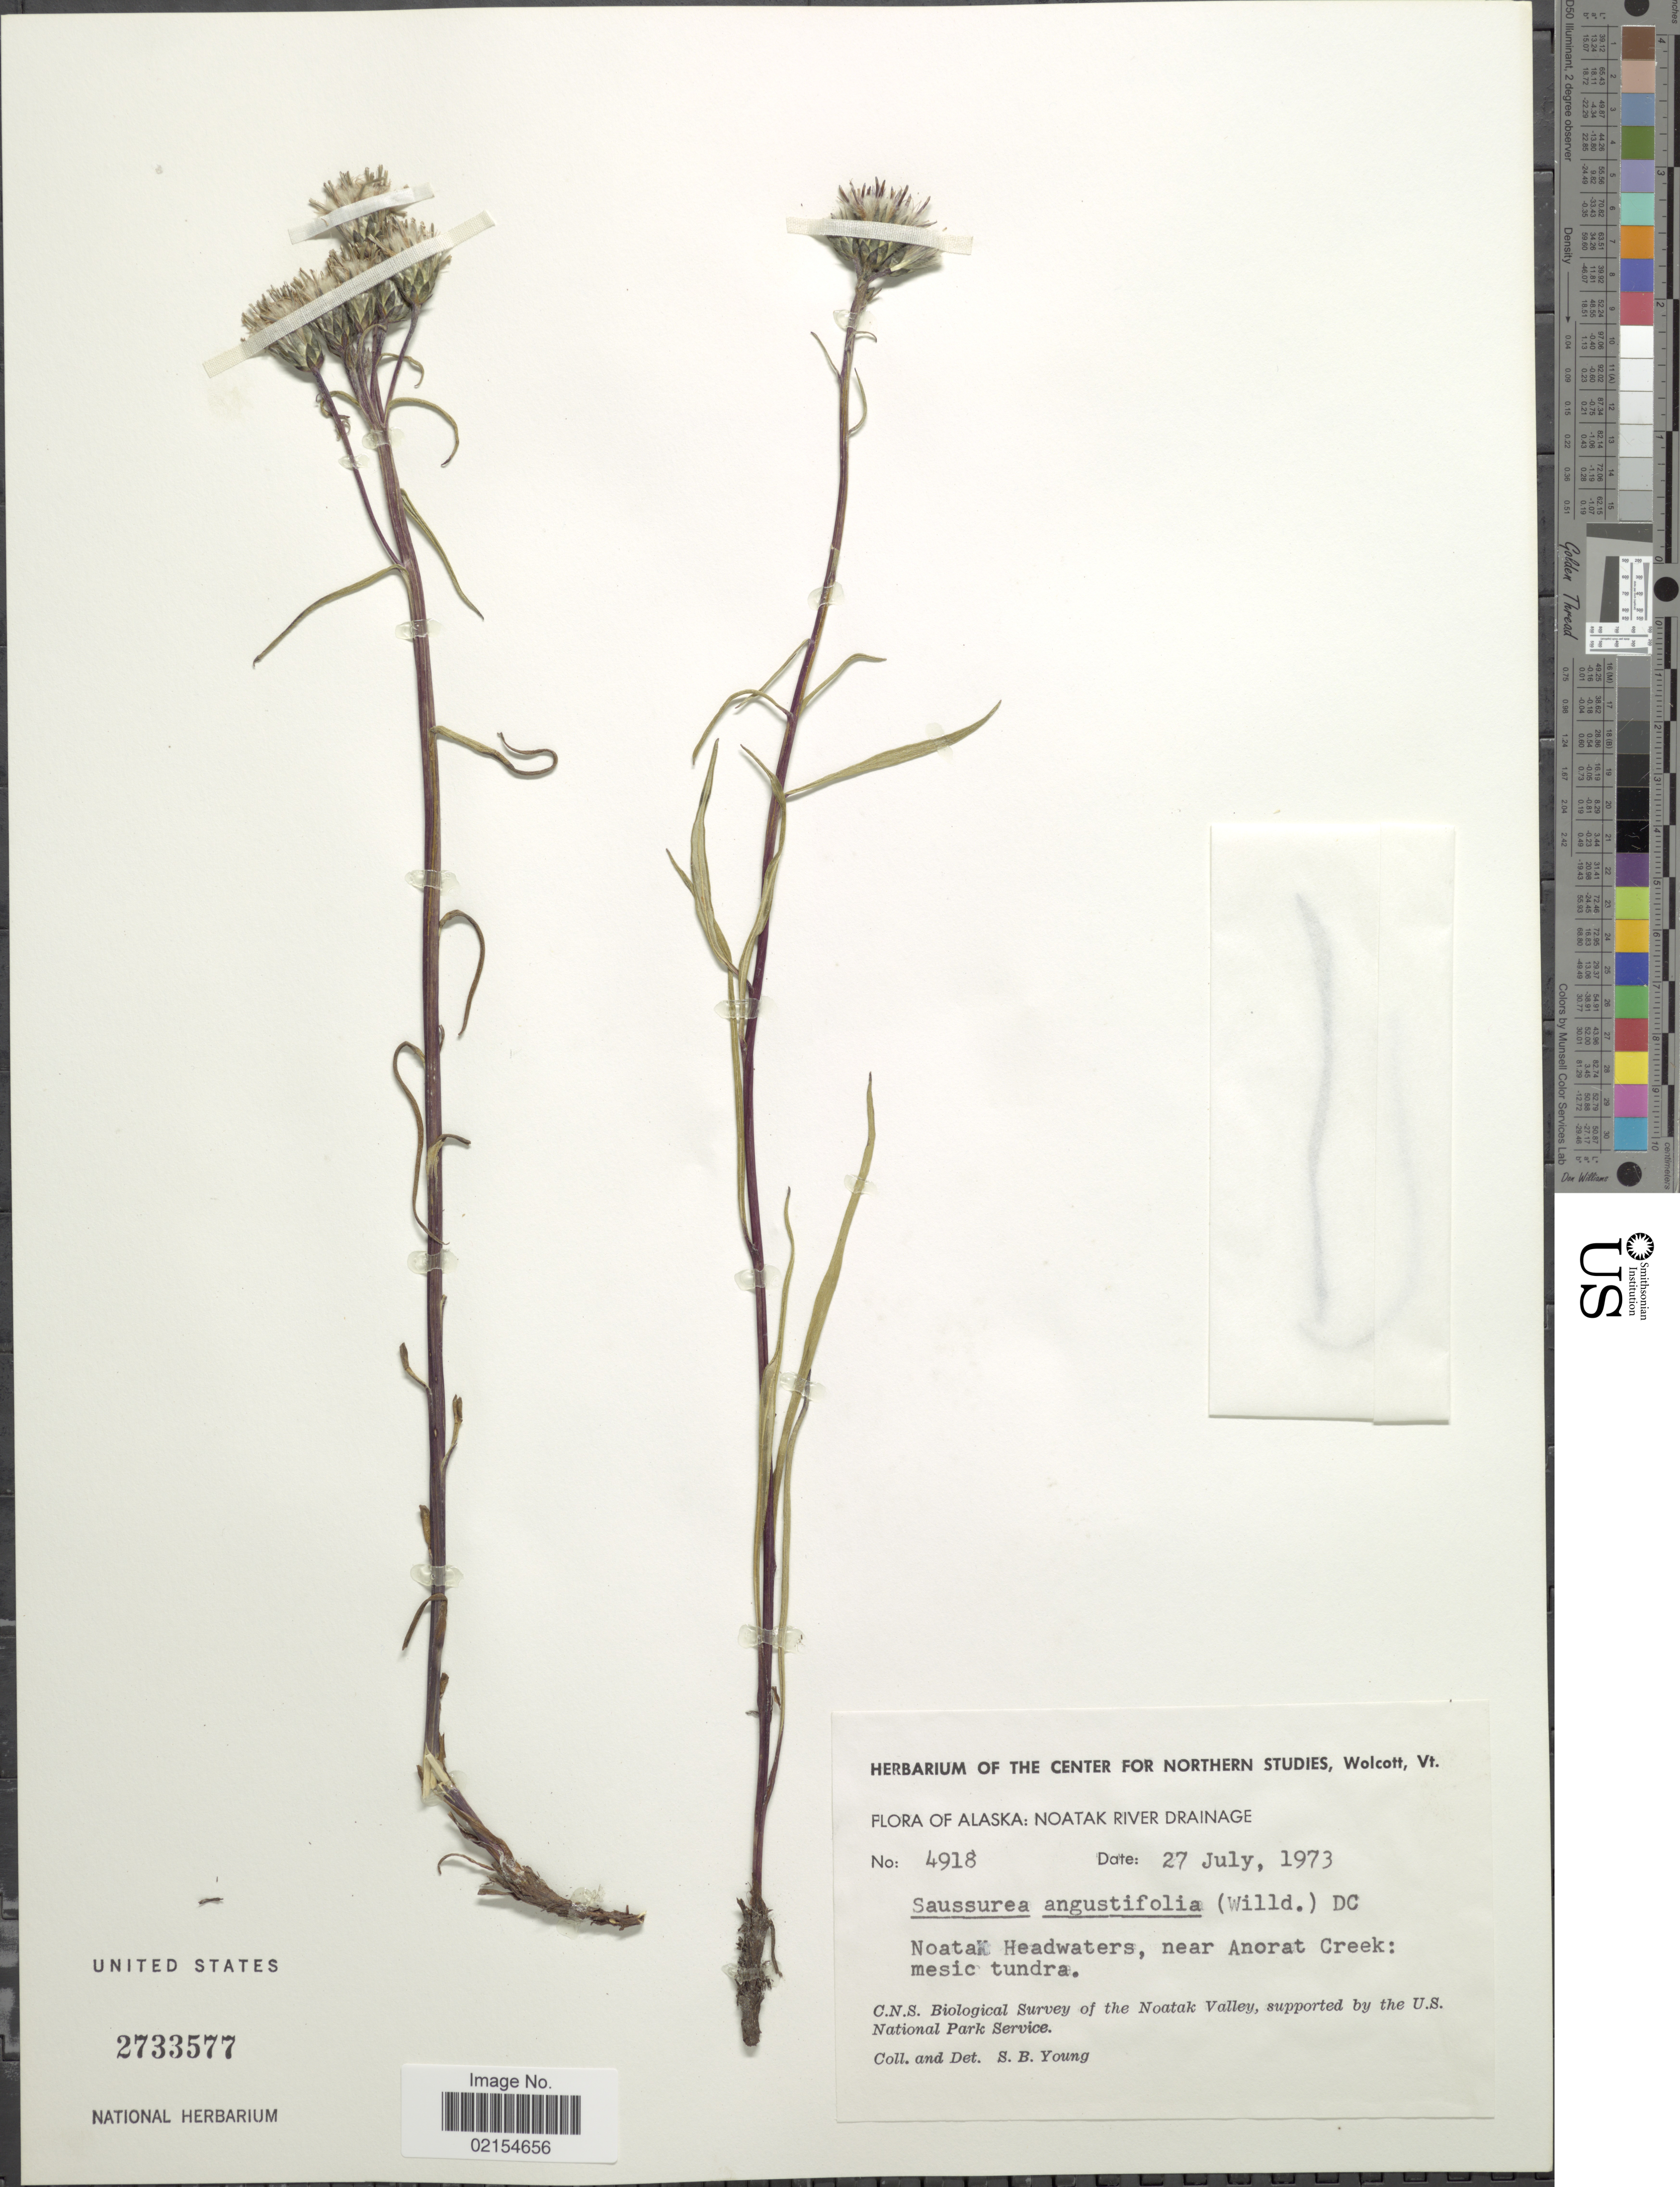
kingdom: Plantae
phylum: Tracheophyta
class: Magnoliopsida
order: Asterales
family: Asteraceae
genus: Saussurea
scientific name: Saussurea angustifolia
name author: (L.) DC.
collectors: S. Young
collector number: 4918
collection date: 1973-07-27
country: United States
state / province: Alaska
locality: Noatak River Drainage, Noatak Headwaters, near Anorat Creek, mesic tundra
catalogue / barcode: US 2733577